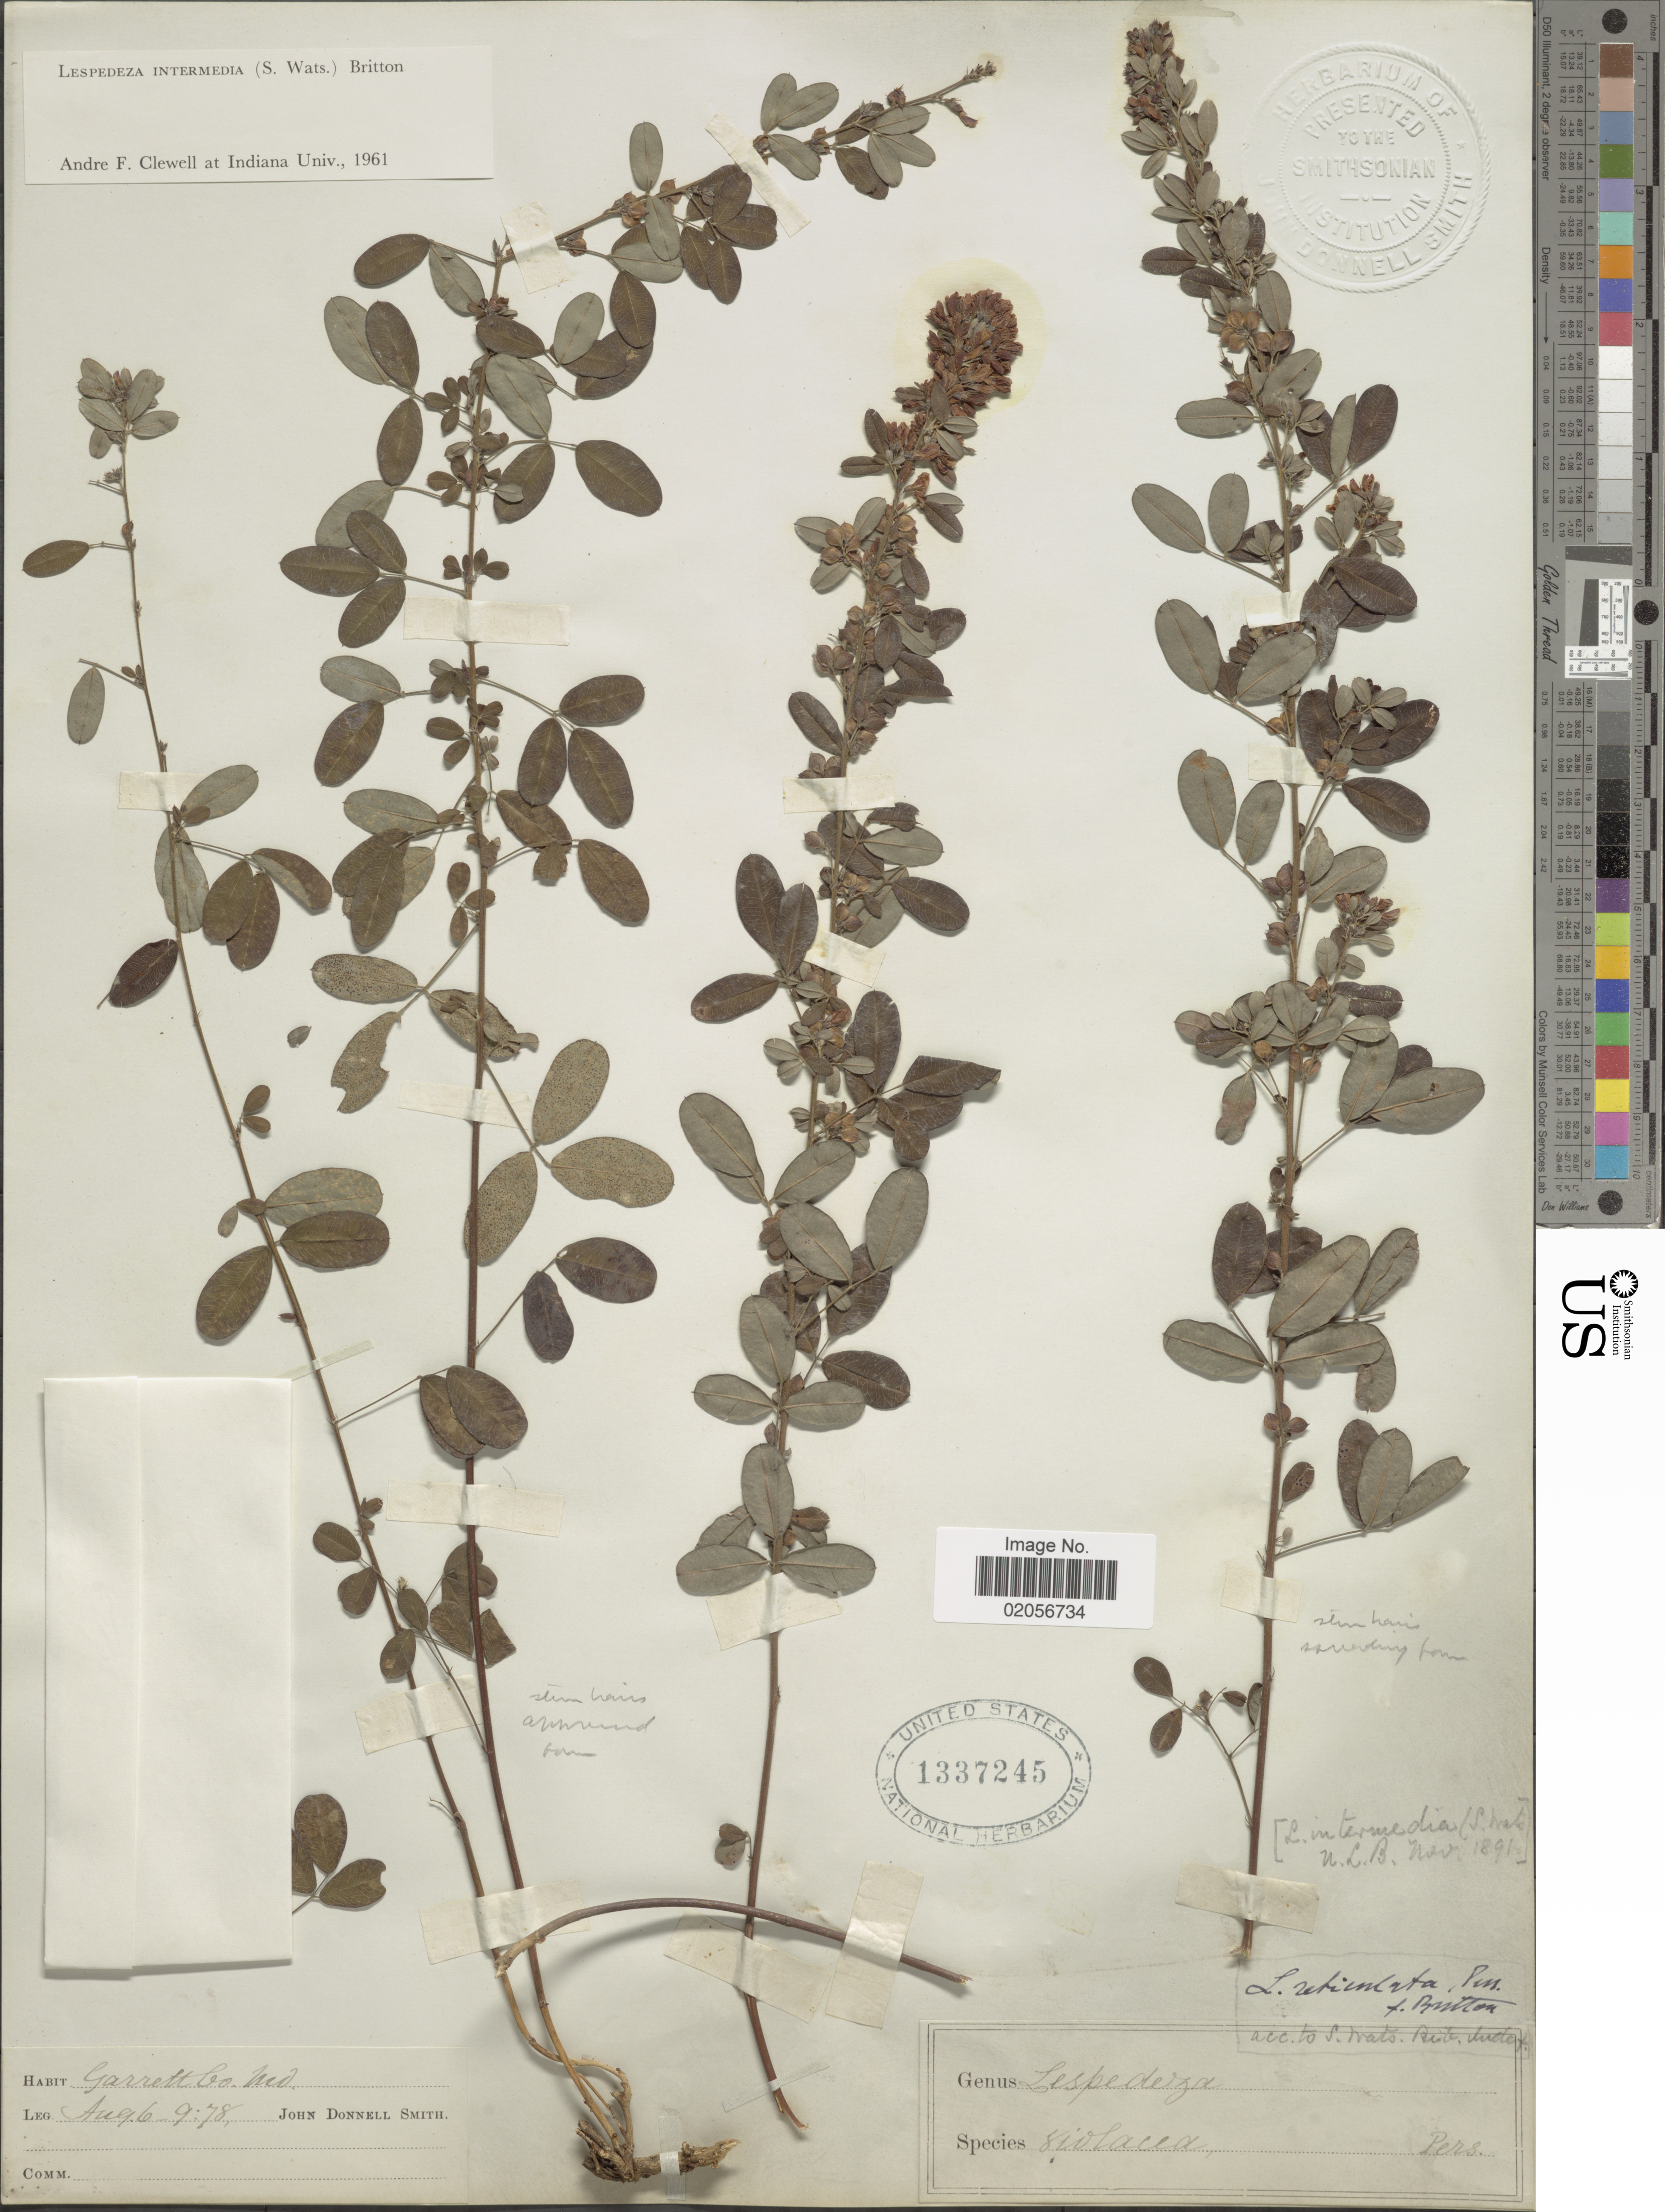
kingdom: Plantae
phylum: Tracheophyta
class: Magnoliopsida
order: Fabales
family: Fabaceae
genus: Lespedeza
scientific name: Lespedeza intermedia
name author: (S. Watson) Britton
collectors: J. Donnell Smith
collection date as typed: Transcribed d/m/y: 6/8/78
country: United States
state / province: Maryland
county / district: Garrett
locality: Garrett Co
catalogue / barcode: US 1337245